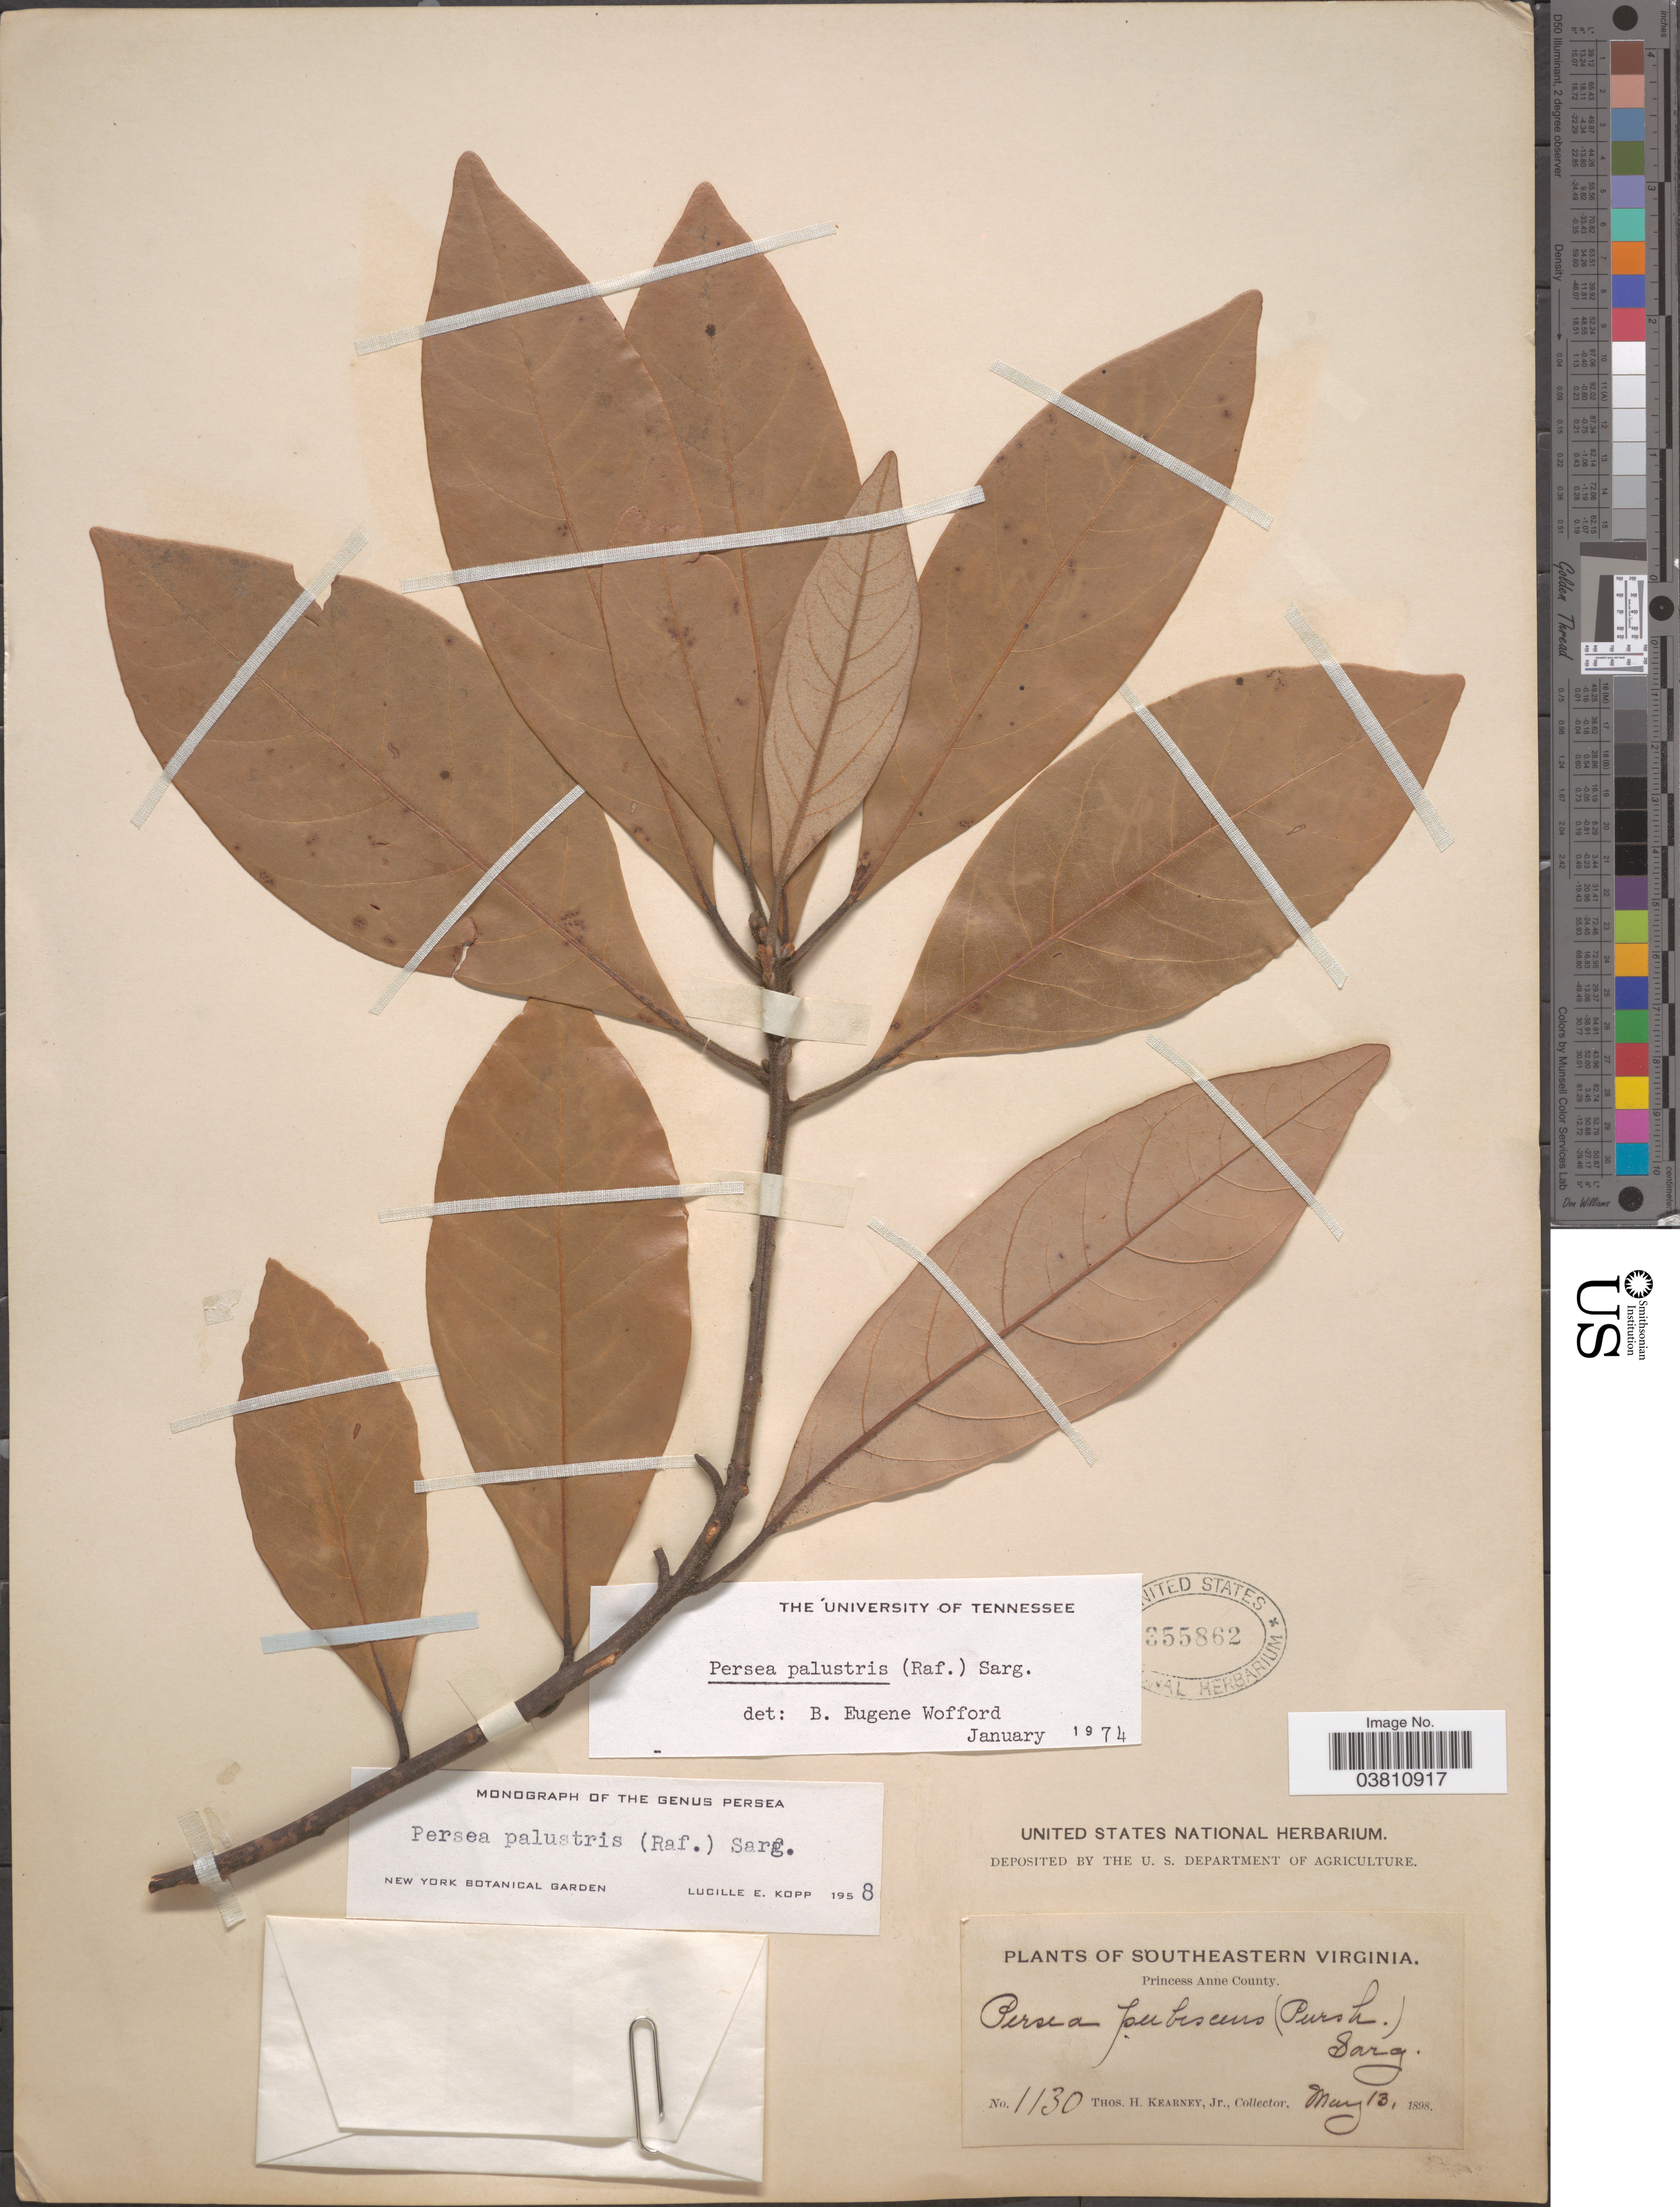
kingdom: Plantae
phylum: Tracheophyta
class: Magnoliopsida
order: Laurales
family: Lauraceae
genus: Persea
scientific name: Persea palustris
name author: (Raf.) Sarg.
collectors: T. H. Kearney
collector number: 1130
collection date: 1898-05-13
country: United States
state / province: Virginia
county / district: City of Virginia Beach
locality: Southeastern Virginia. Princess Anne County.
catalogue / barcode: US 355862